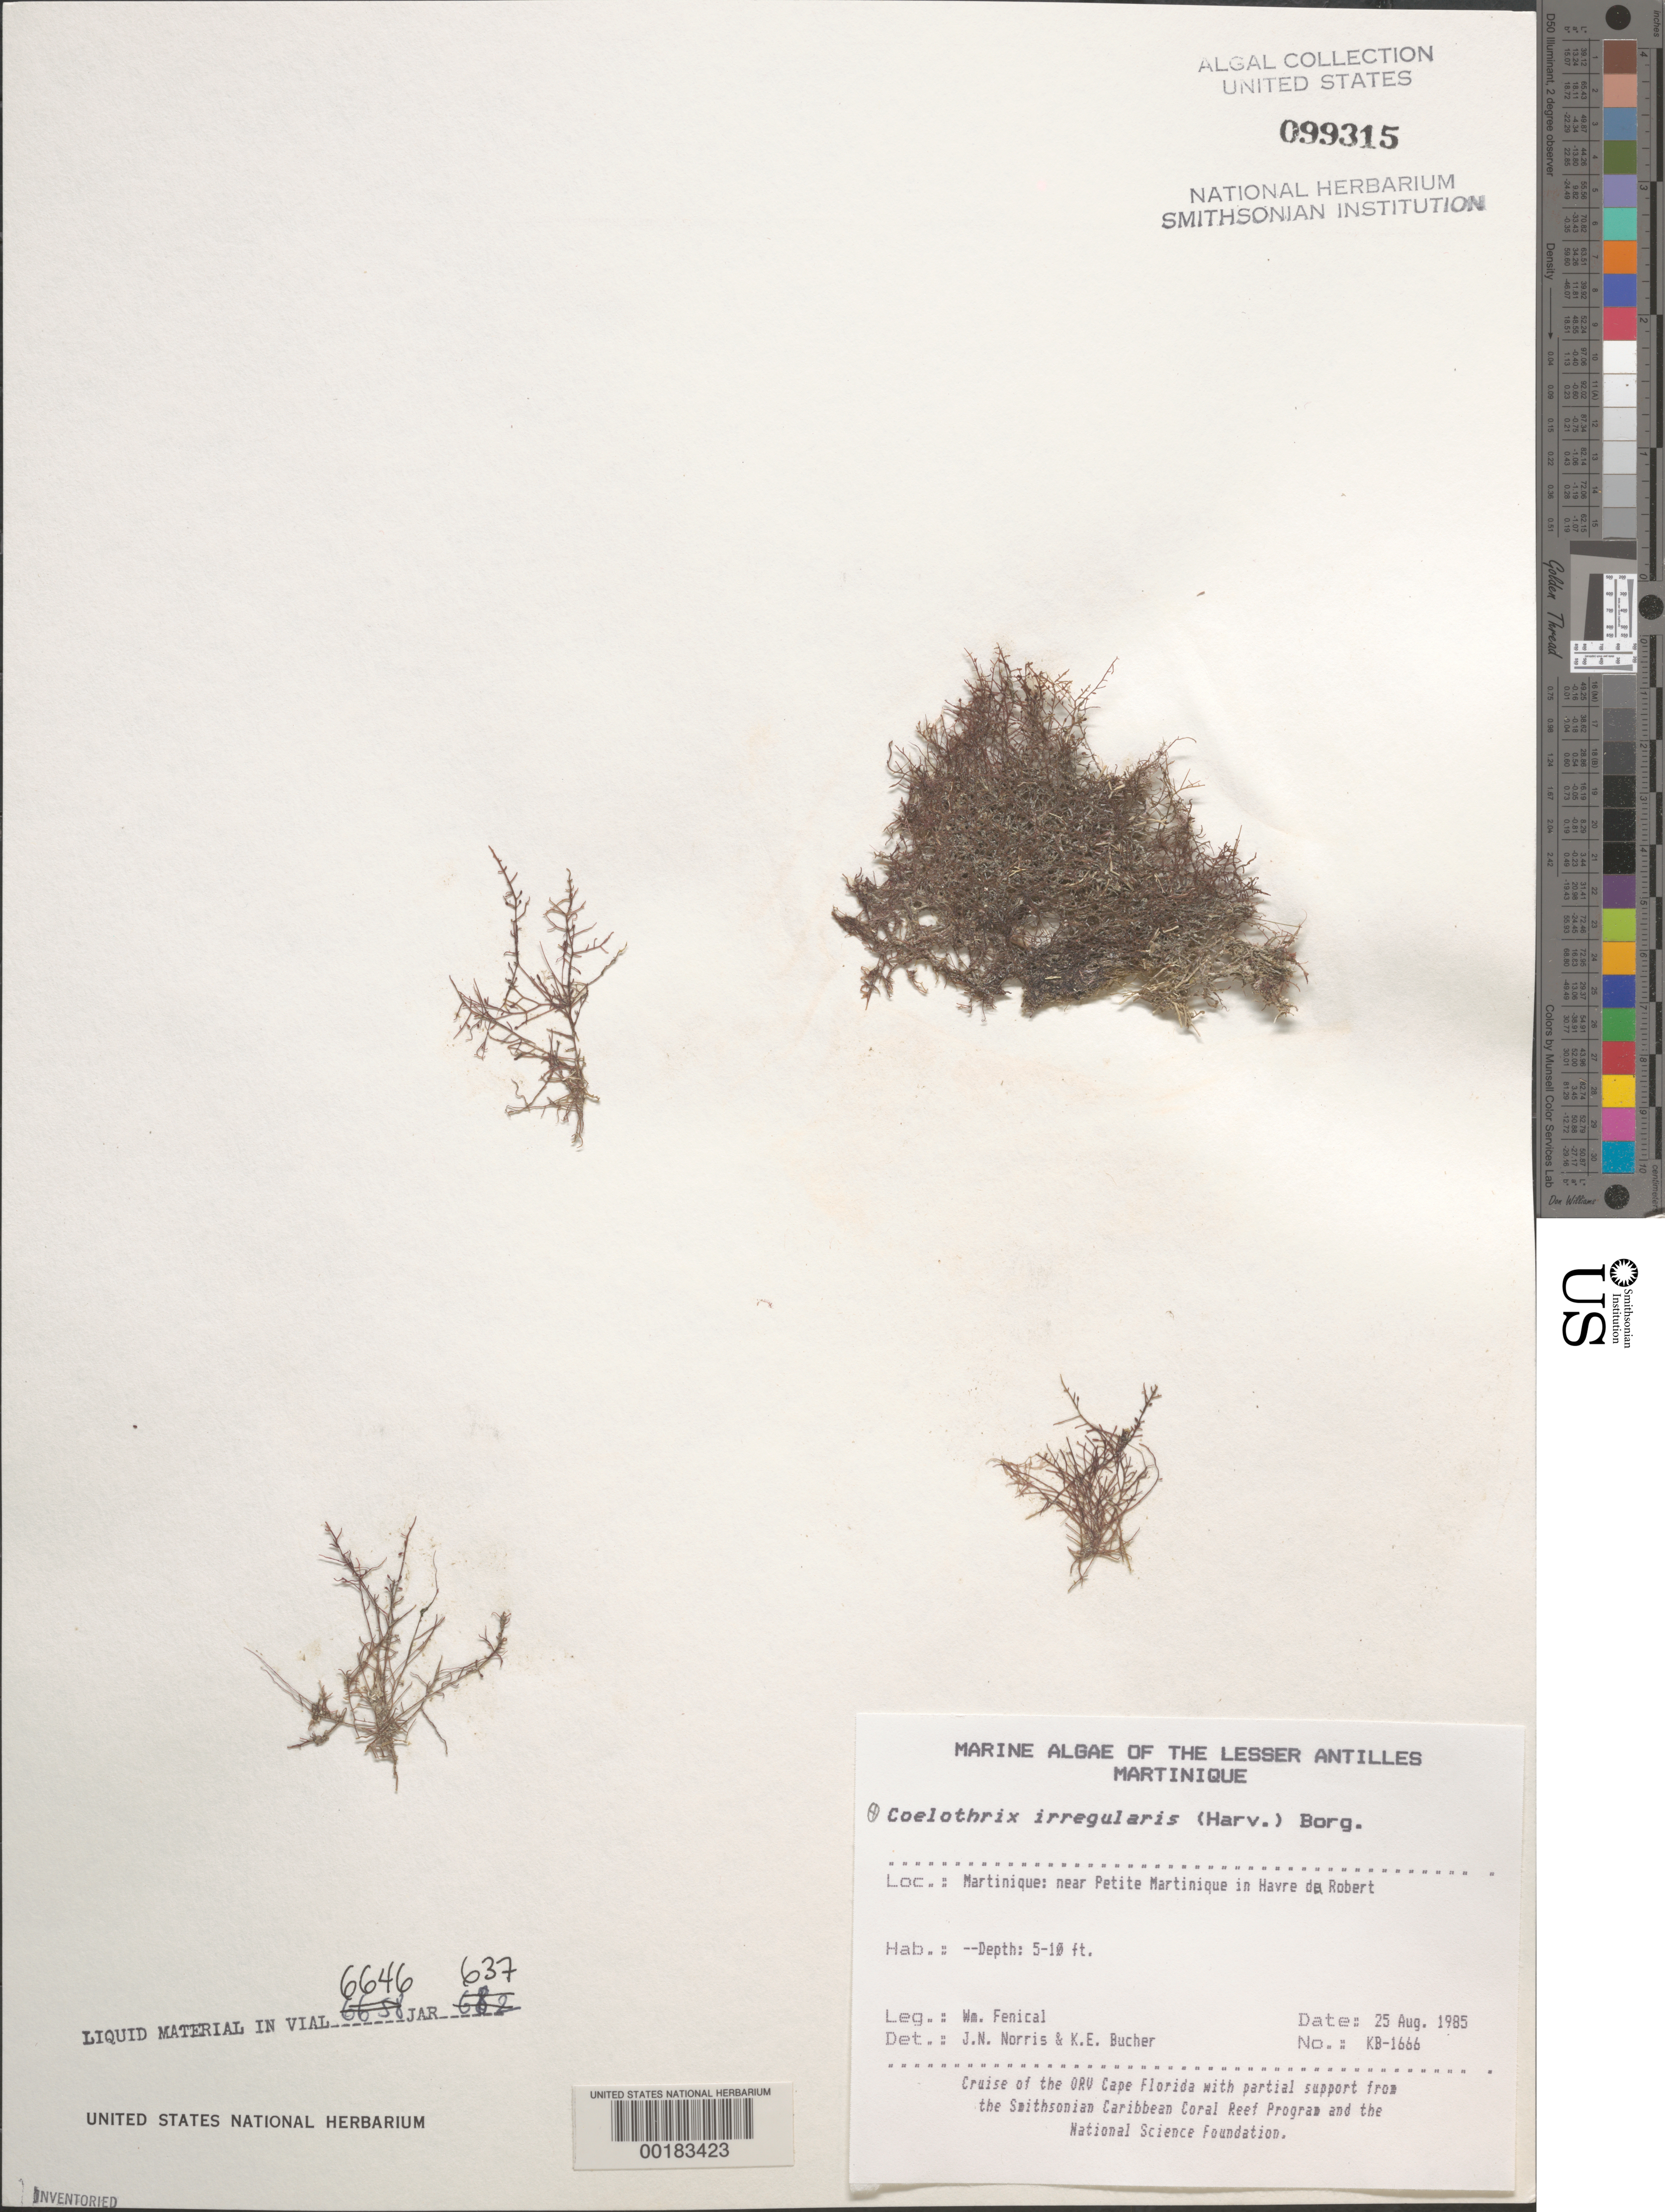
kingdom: Plantae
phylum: Rhodophyta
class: Florideophyceae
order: Rhodymeniales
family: Champiaceae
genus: Coelothrix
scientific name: Coelothrix irregularis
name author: (Harv.) Børgesen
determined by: Norris, J. N.; Bucher, K. E.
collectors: W. Fenical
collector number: Kb-1666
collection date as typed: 25 Aug 1985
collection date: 1985-08-25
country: Martinique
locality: Near Petite Martinique, Havre du Robert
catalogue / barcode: US 99315